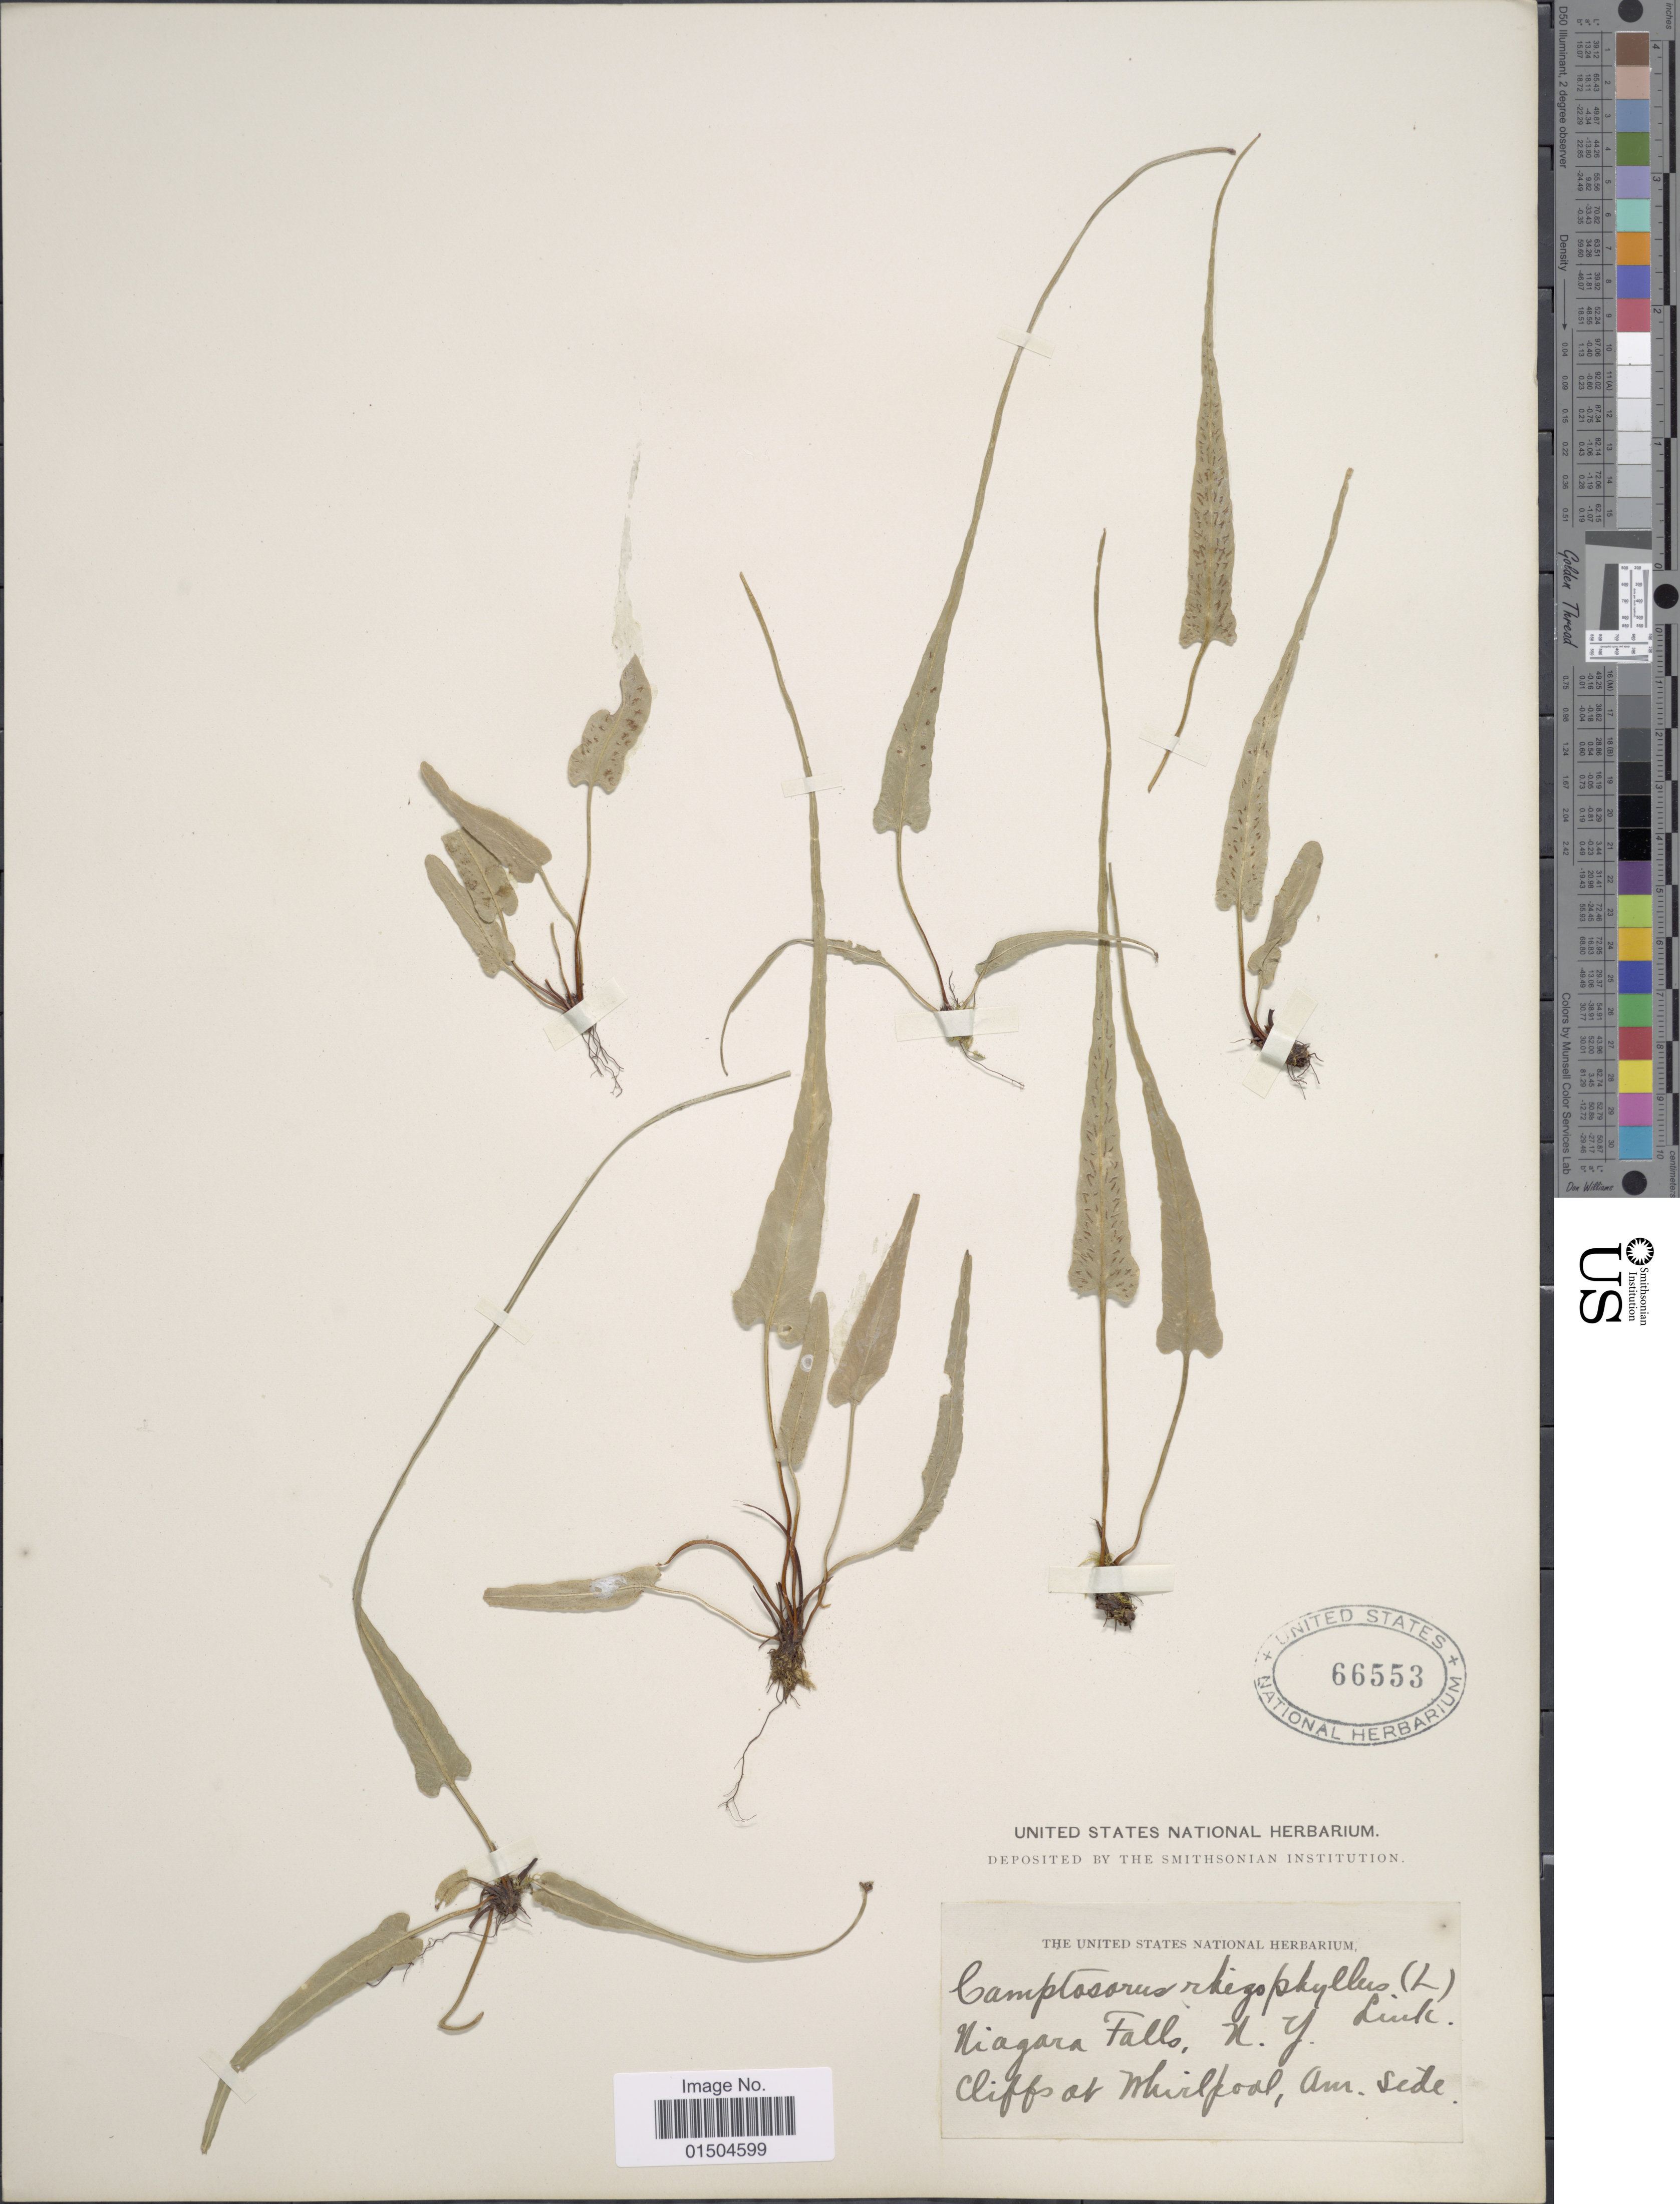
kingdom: Plantae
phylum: Tracheophyta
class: Polypodiopsida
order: Polypodiales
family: Aspleniaceae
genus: Asplenium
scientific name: Asplenium rhizophyllum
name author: L.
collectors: U.S. National Herbarium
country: United States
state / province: New York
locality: Niagara Falls.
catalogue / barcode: US 66553